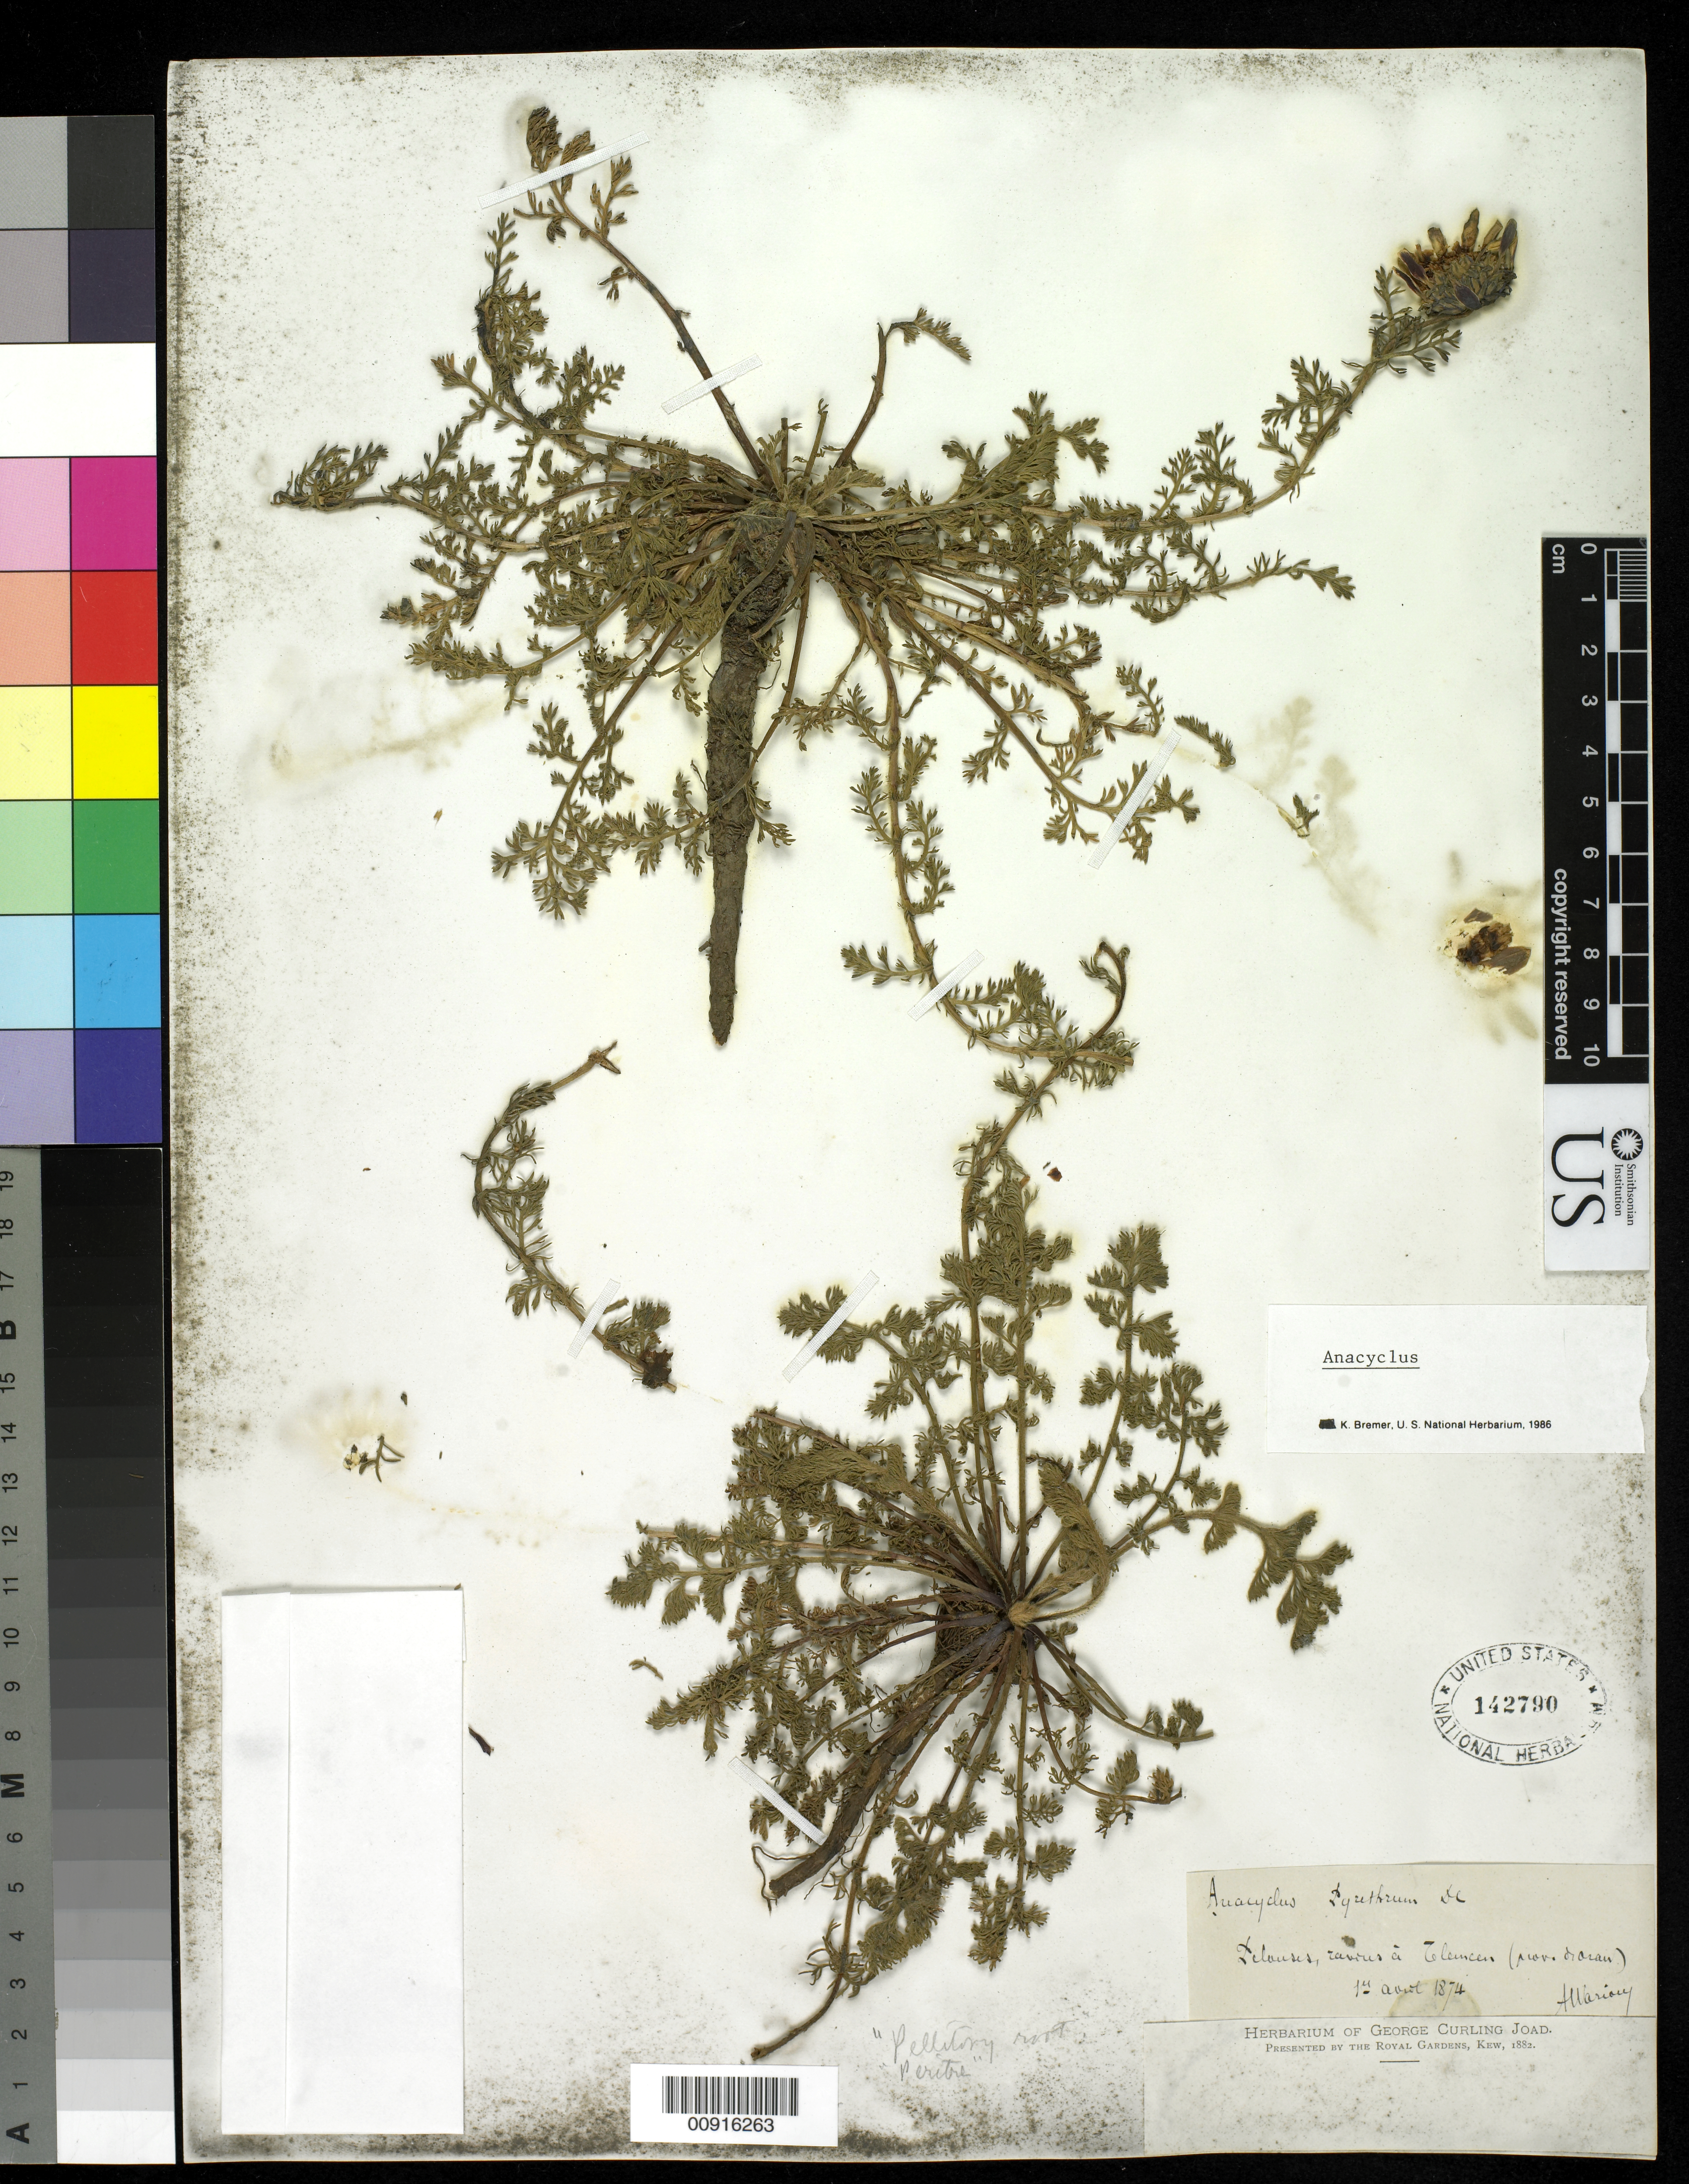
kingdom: Plantae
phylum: Tracheophyta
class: Magnoliopsida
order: Asterales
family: Asteraceae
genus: Anacyclus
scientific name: Anacyclus pyrethrum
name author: (L.) Lag.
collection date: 1874-08-14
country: Algeria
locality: Oran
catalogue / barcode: US 142790